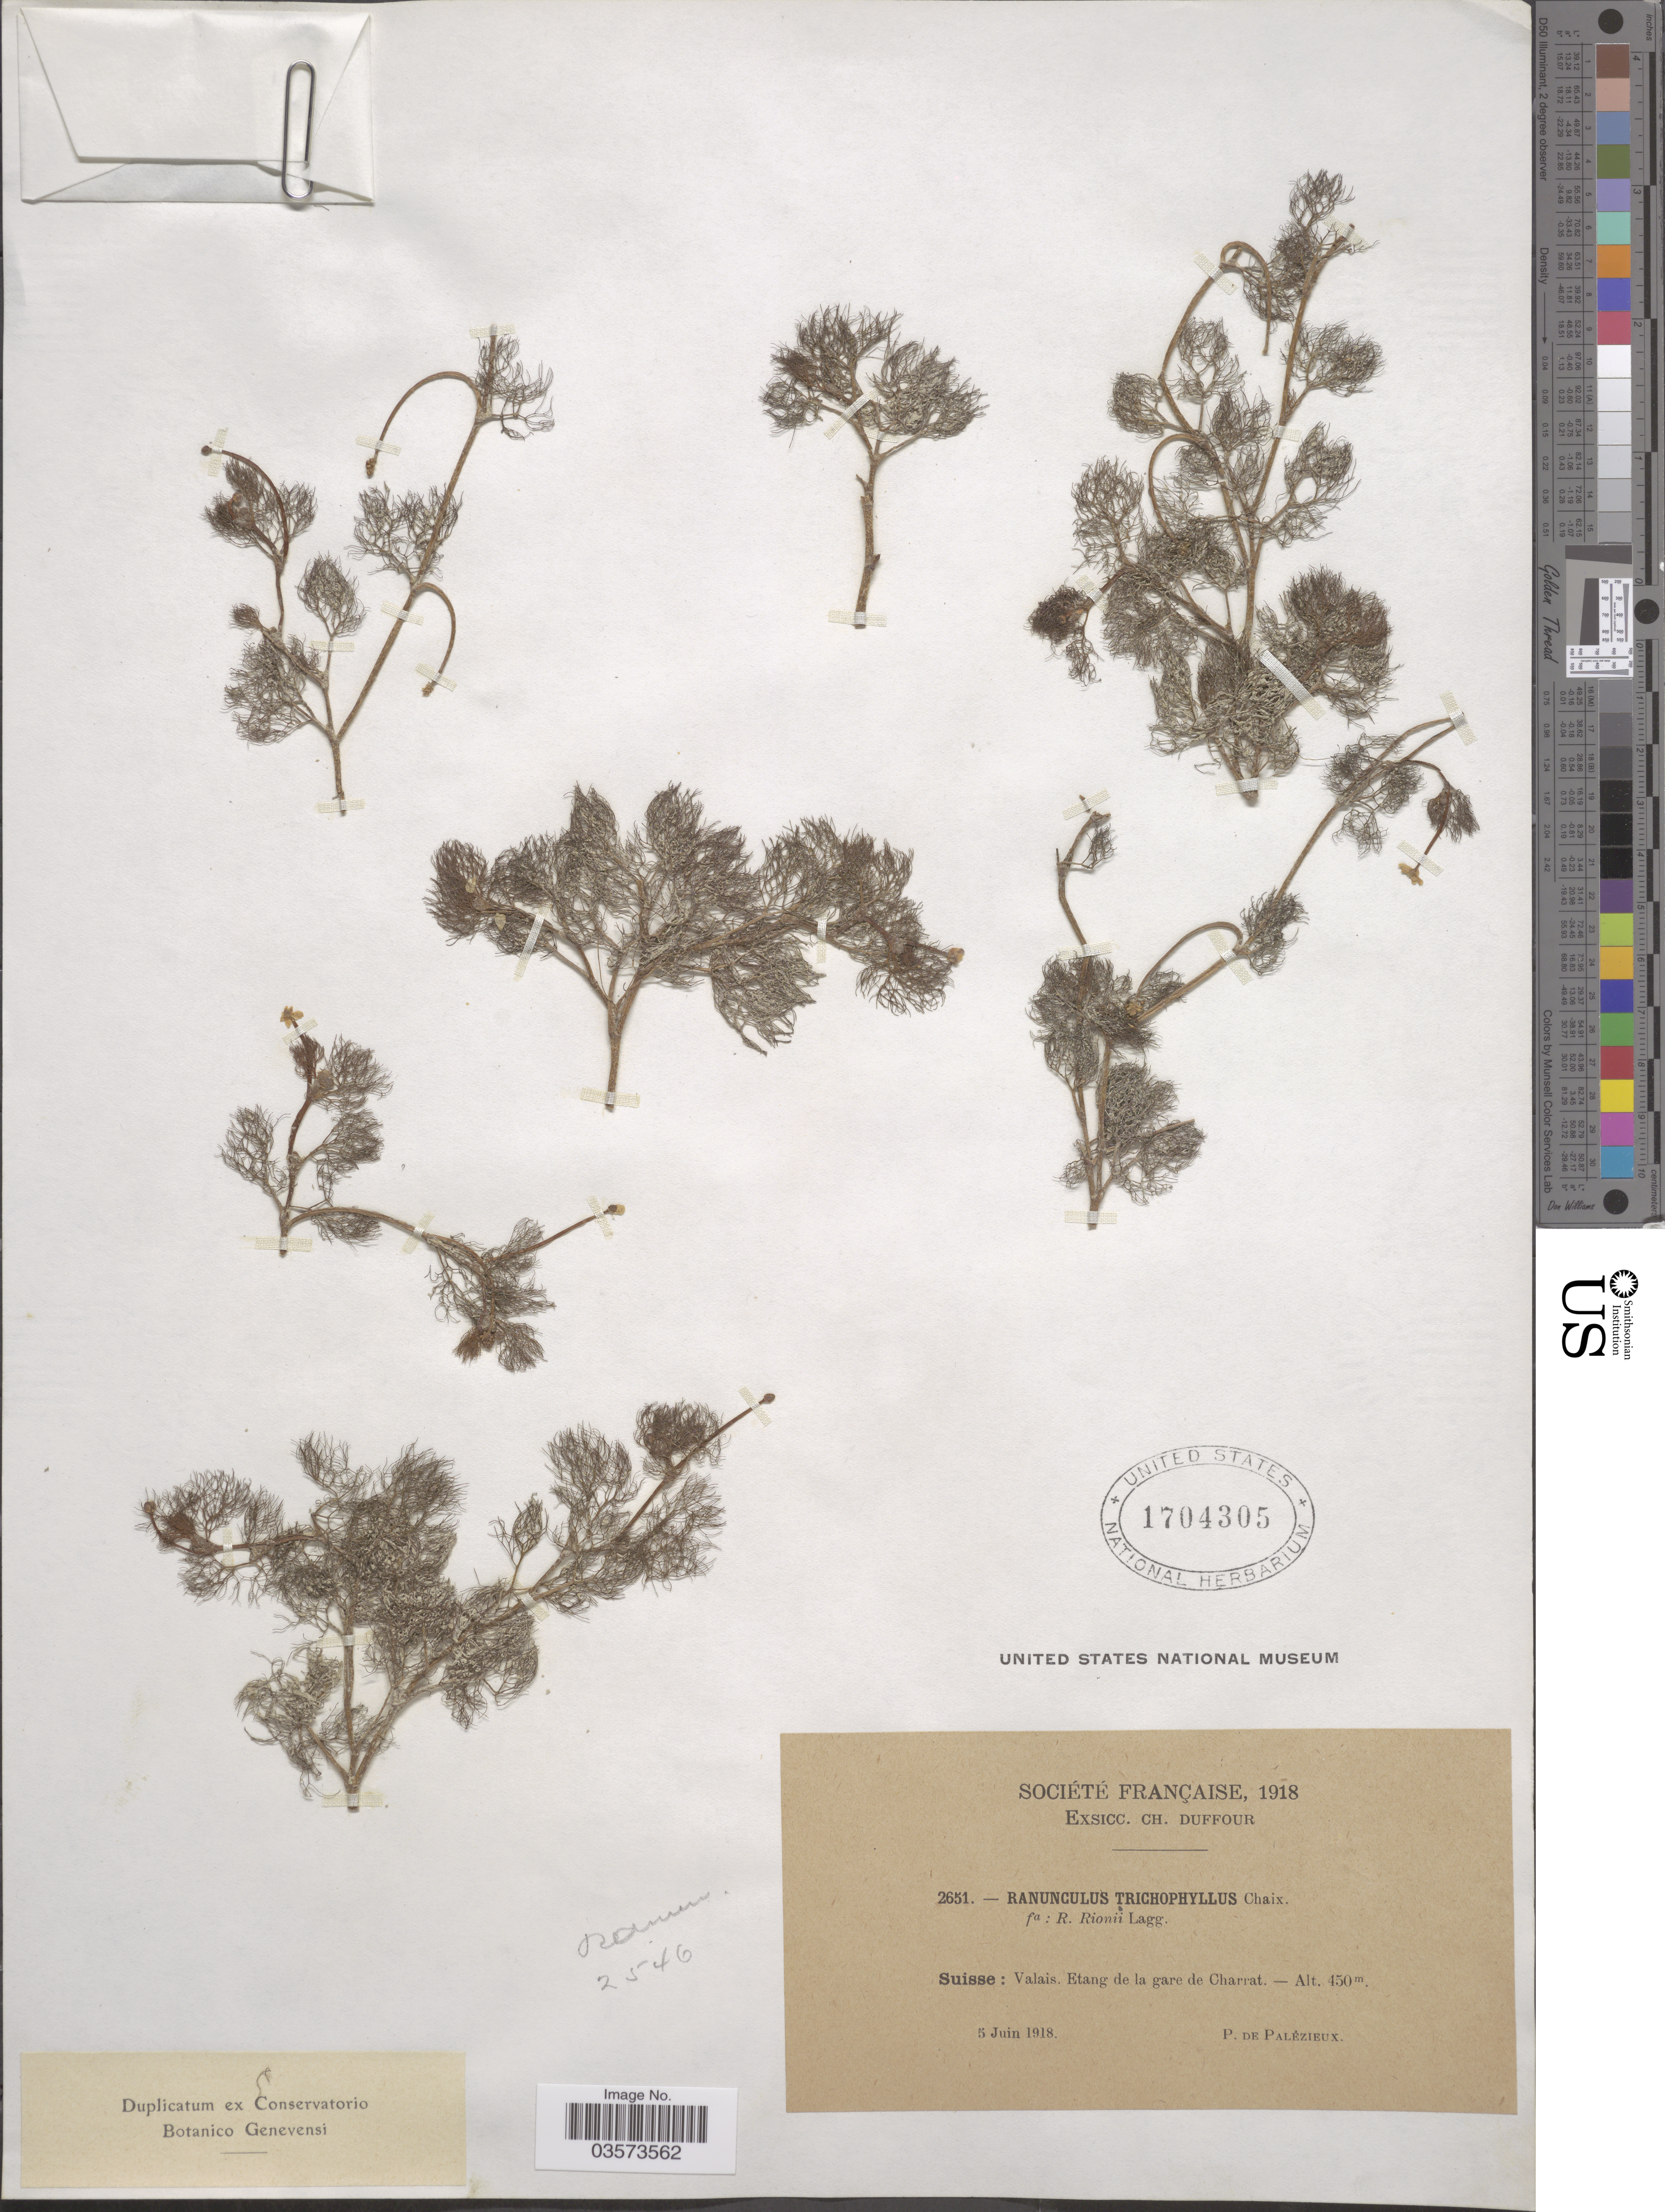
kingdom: Plantae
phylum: Tracheophyta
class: Magnoliopsida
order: Ranunculales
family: Ranunculaceae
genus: Ranunculus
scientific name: Ranunculus trichophyllus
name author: Chaix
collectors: P. Palézieux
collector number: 2651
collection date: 1918-06-05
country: Switzerland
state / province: Valais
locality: Suisse: Etang de la gare de Charrat.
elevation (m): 450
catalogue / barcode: US 1704305